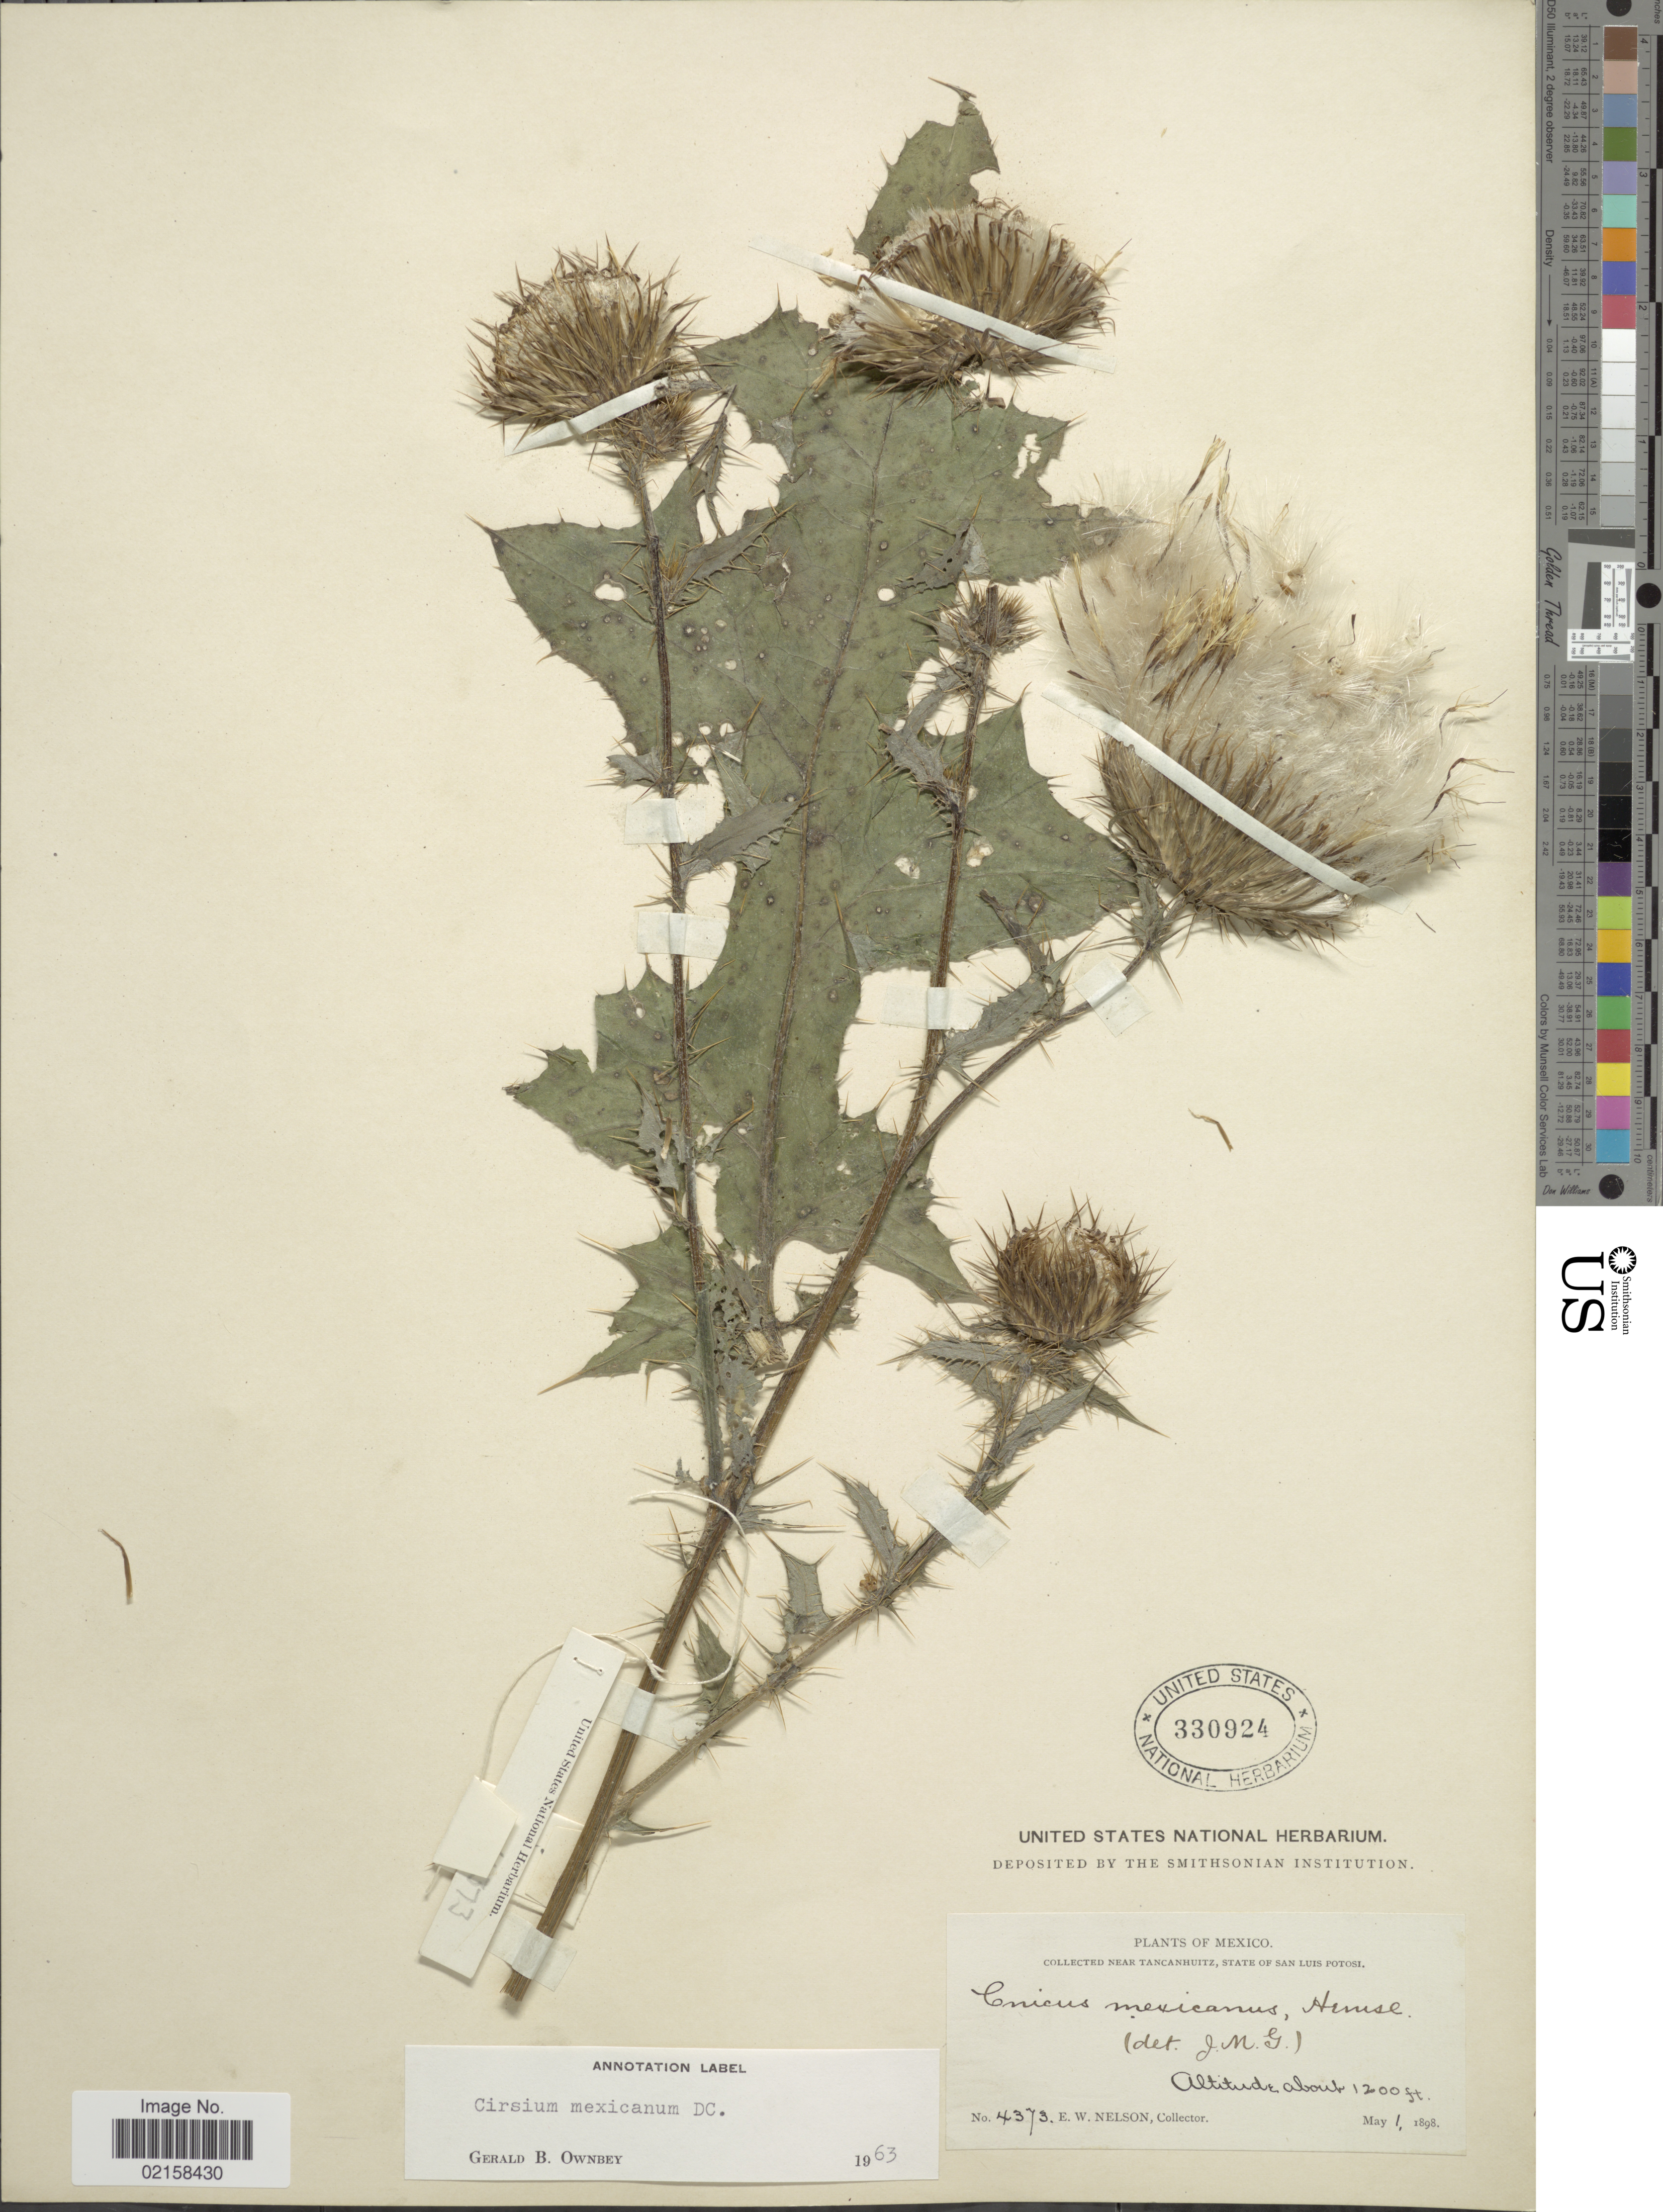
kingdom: Plantae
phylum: Tracheophyta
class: Magnoliopsida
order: Asterales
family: Asteraceae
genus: Cirsium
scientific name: Cirsium mexicanum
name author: DC.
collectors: E. W. Nelson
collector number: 4373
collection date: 1898-05-01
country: Mexico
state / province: San Luis Potosí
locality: Near Tancahuitz.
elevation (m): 366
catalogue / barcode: US 330924